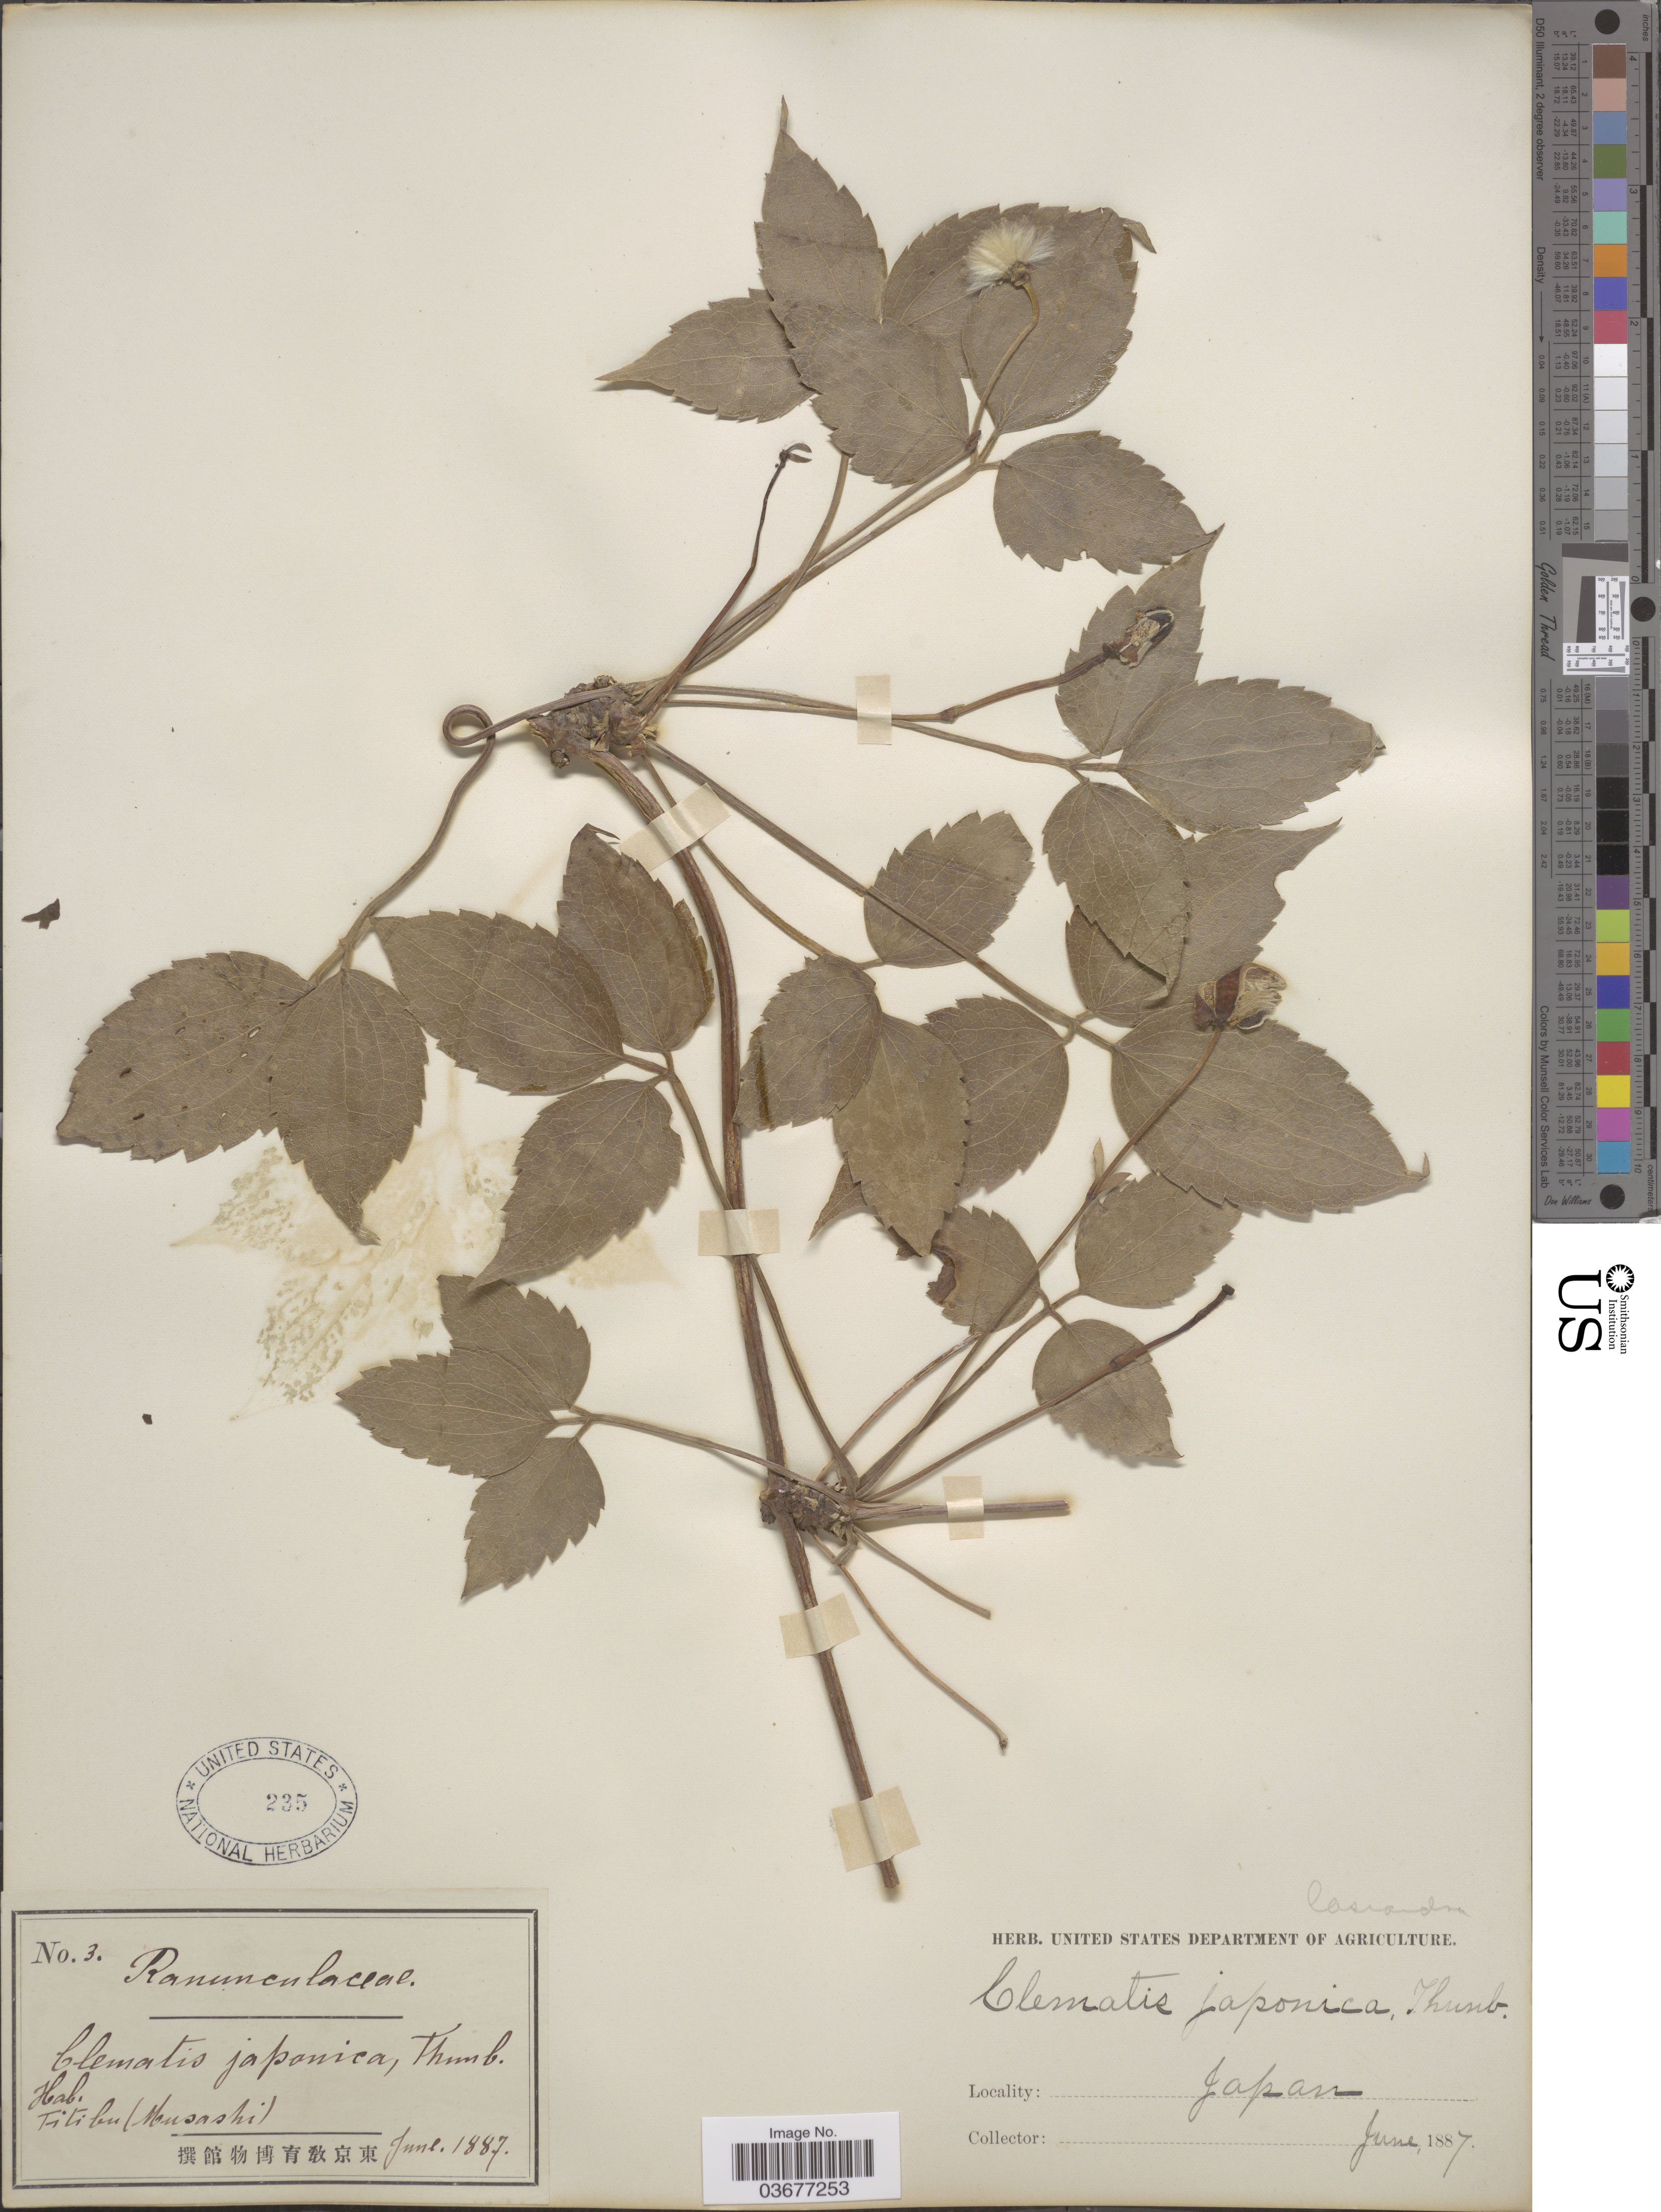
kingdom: Plantae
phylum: Tracheophyta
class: Magnoliopsida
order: Ranunculales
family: Ranunculaceae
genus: Clematis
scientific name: Clematis japonica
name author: Thunb.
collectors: Musashi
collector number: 3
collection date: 1887-06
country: Japan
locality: Titibu.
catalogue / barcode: US 235